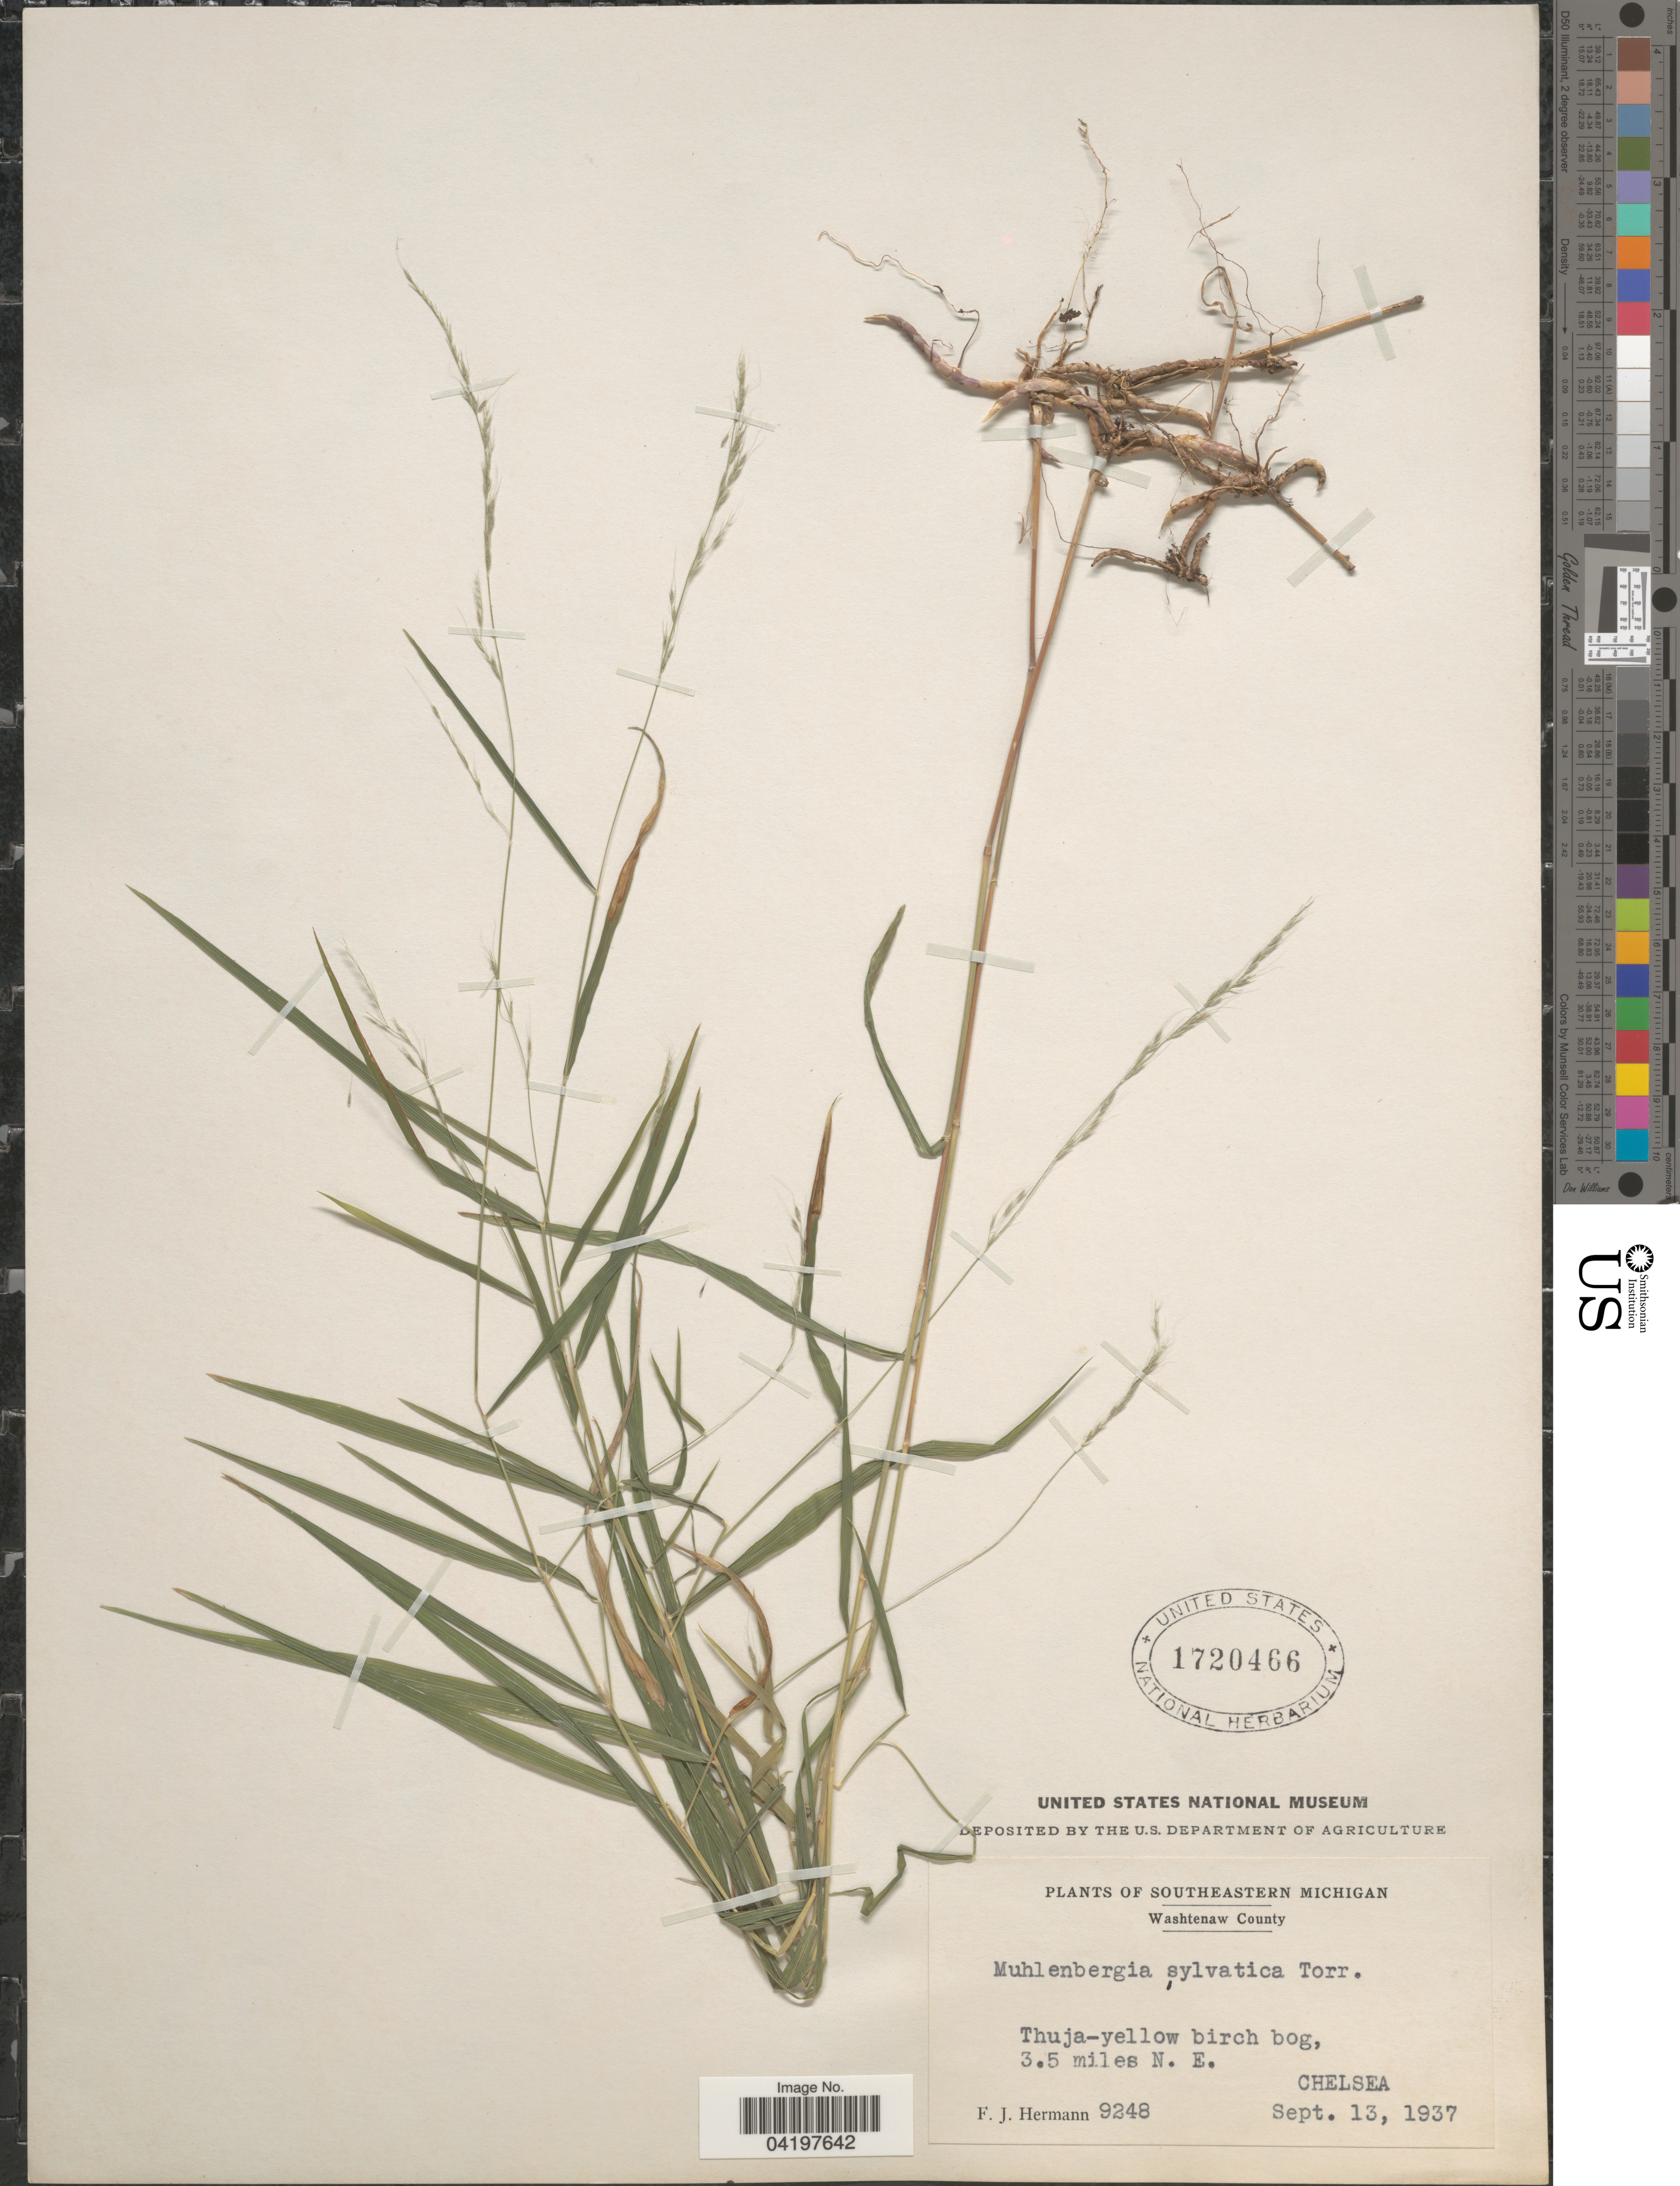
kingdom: Plantae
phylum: Tracheophyta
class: Liliopsida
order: Poales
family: Poaceae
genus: Muhlenbergia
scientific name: Muhlenbergia sylvatica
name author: (Torr.) Torr. ex A. Gray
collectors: F. J. Hermann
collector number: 9248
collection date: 1937-09-13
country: United States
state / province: Michigan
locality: Southeastern Michigan. Washtenaw County. Thuja-yellow birch bog, 3.5 miles N. E. Chelsea.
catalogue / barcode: US 1720466